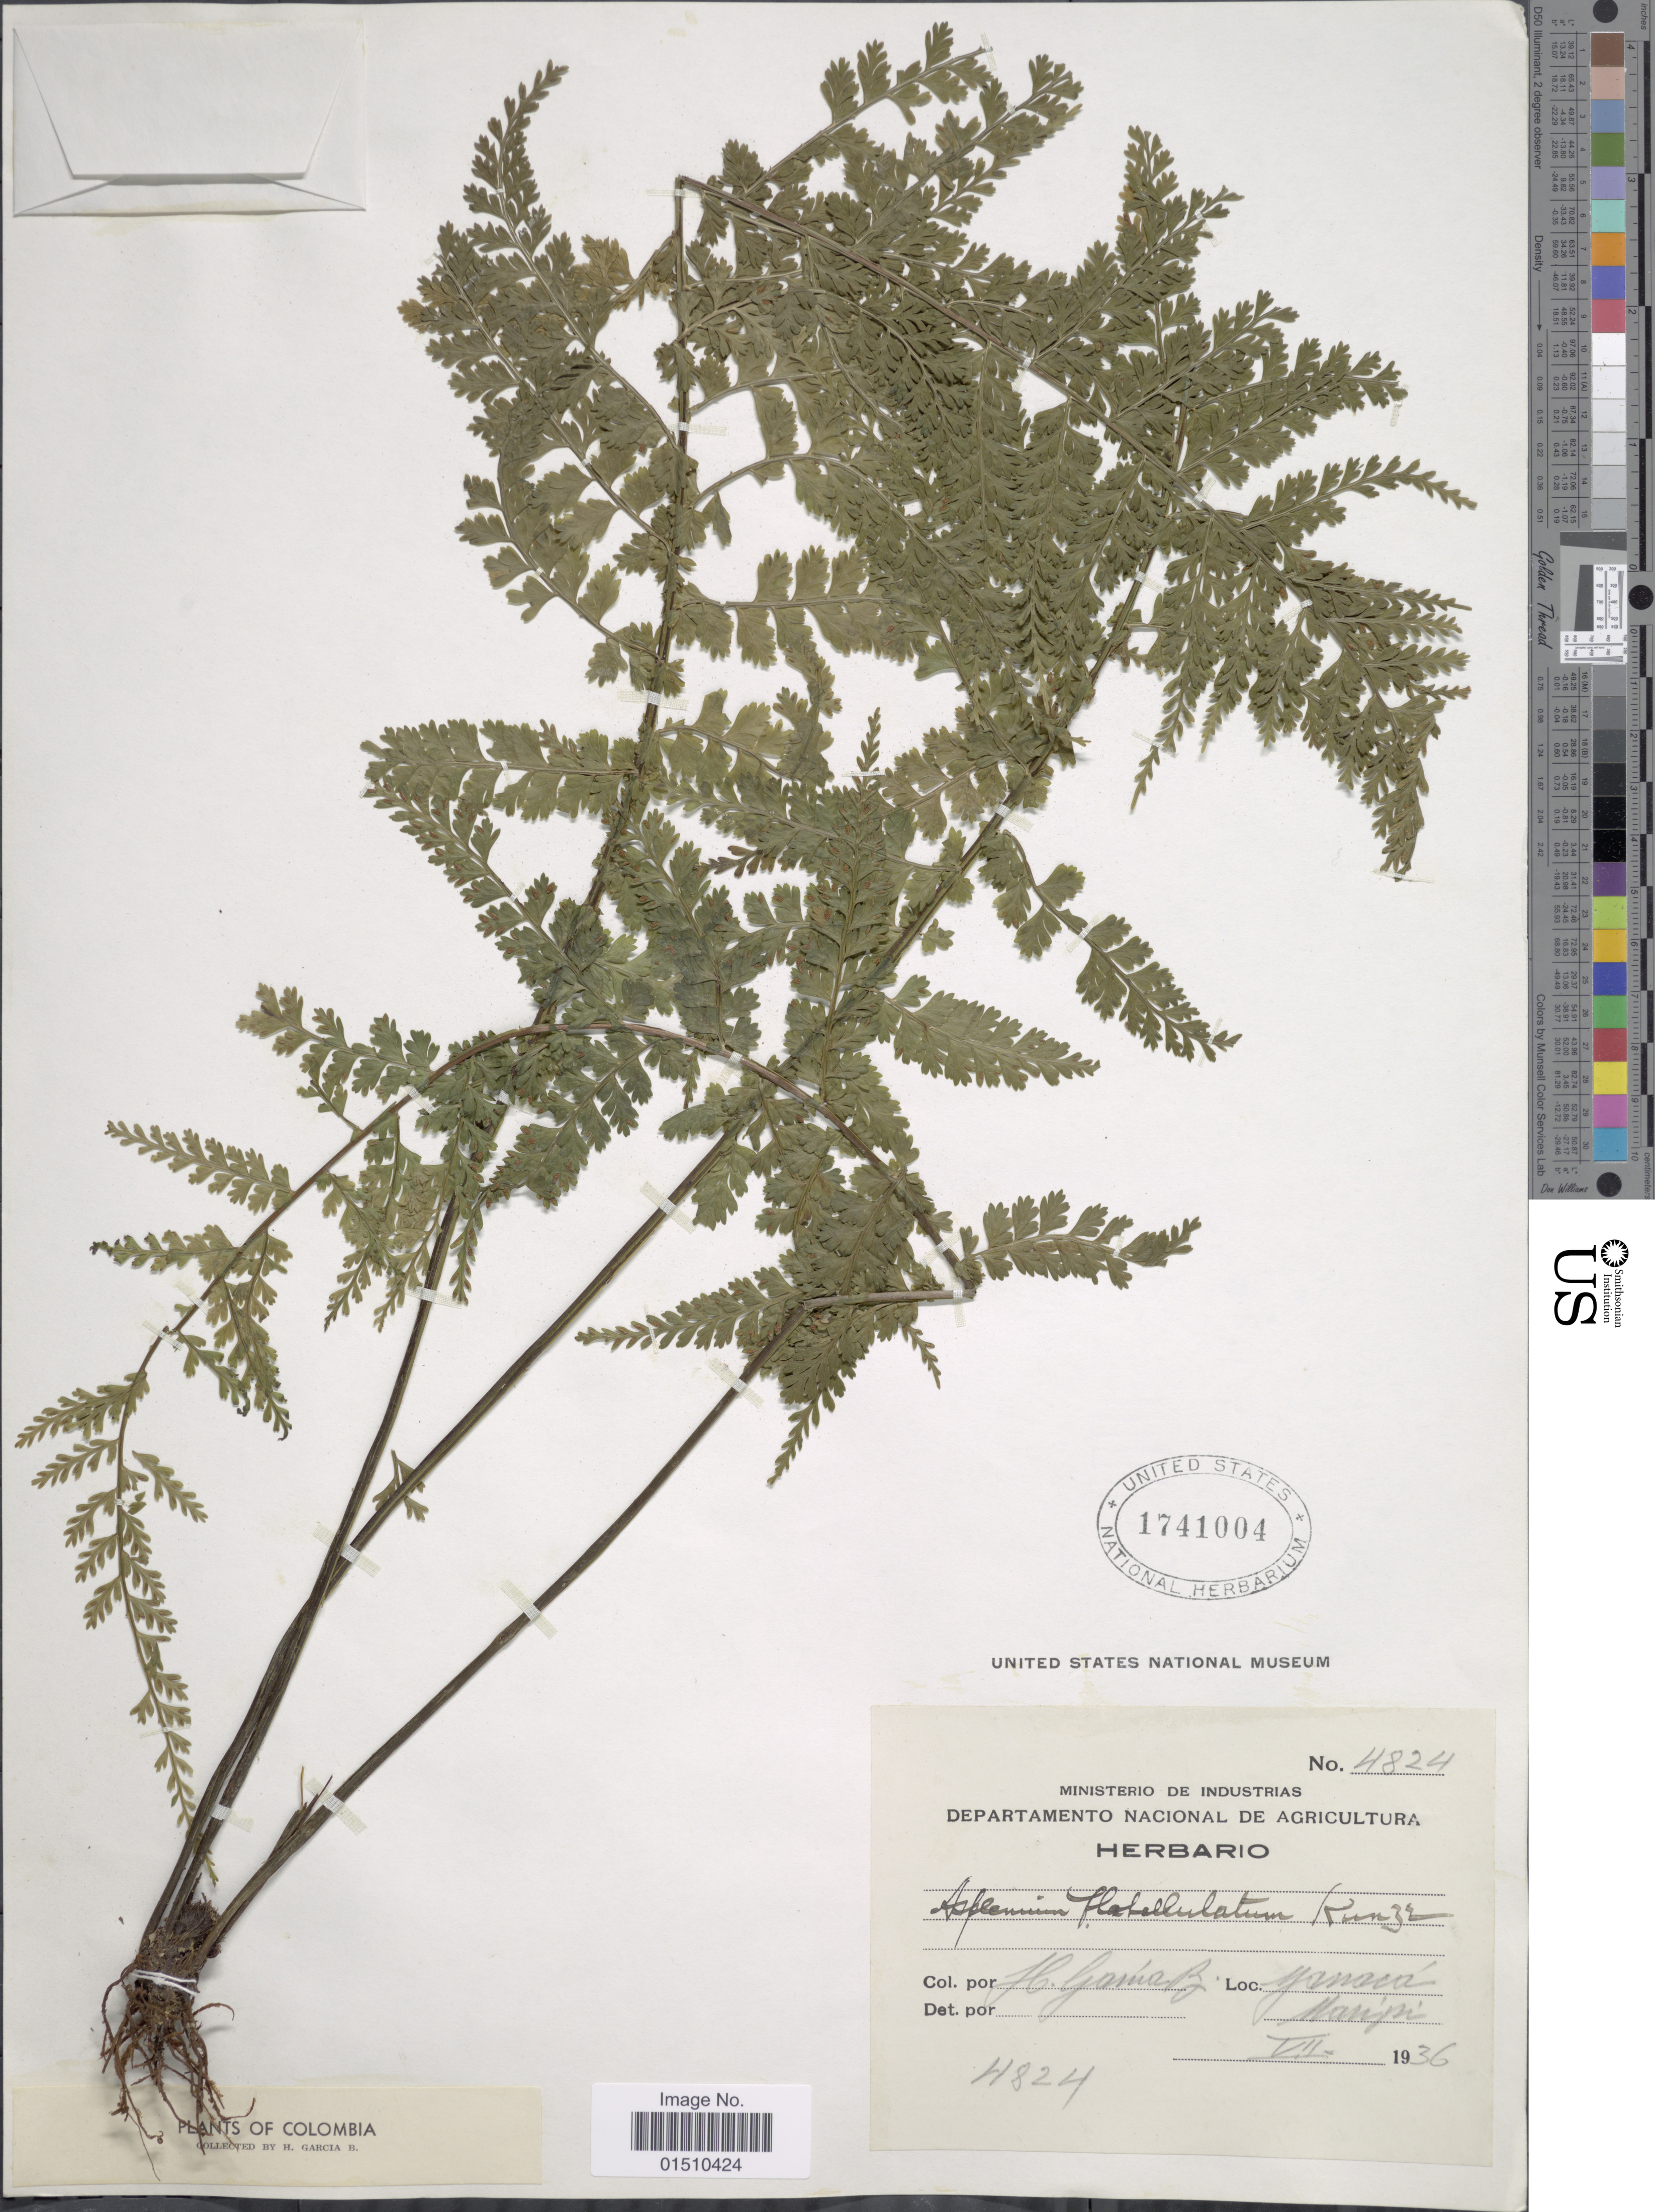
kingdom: Plantae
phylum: Tracheophyta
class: Polypodiopsida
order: Polypodiales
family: Aspleniaceae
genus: Asplenium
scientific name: Asplenium cristatum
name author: Lam.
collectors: H. Gama B.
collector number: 4824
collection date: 1936-07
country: Colombia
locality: Yanaca, Maripi.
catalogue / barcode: US 1741004